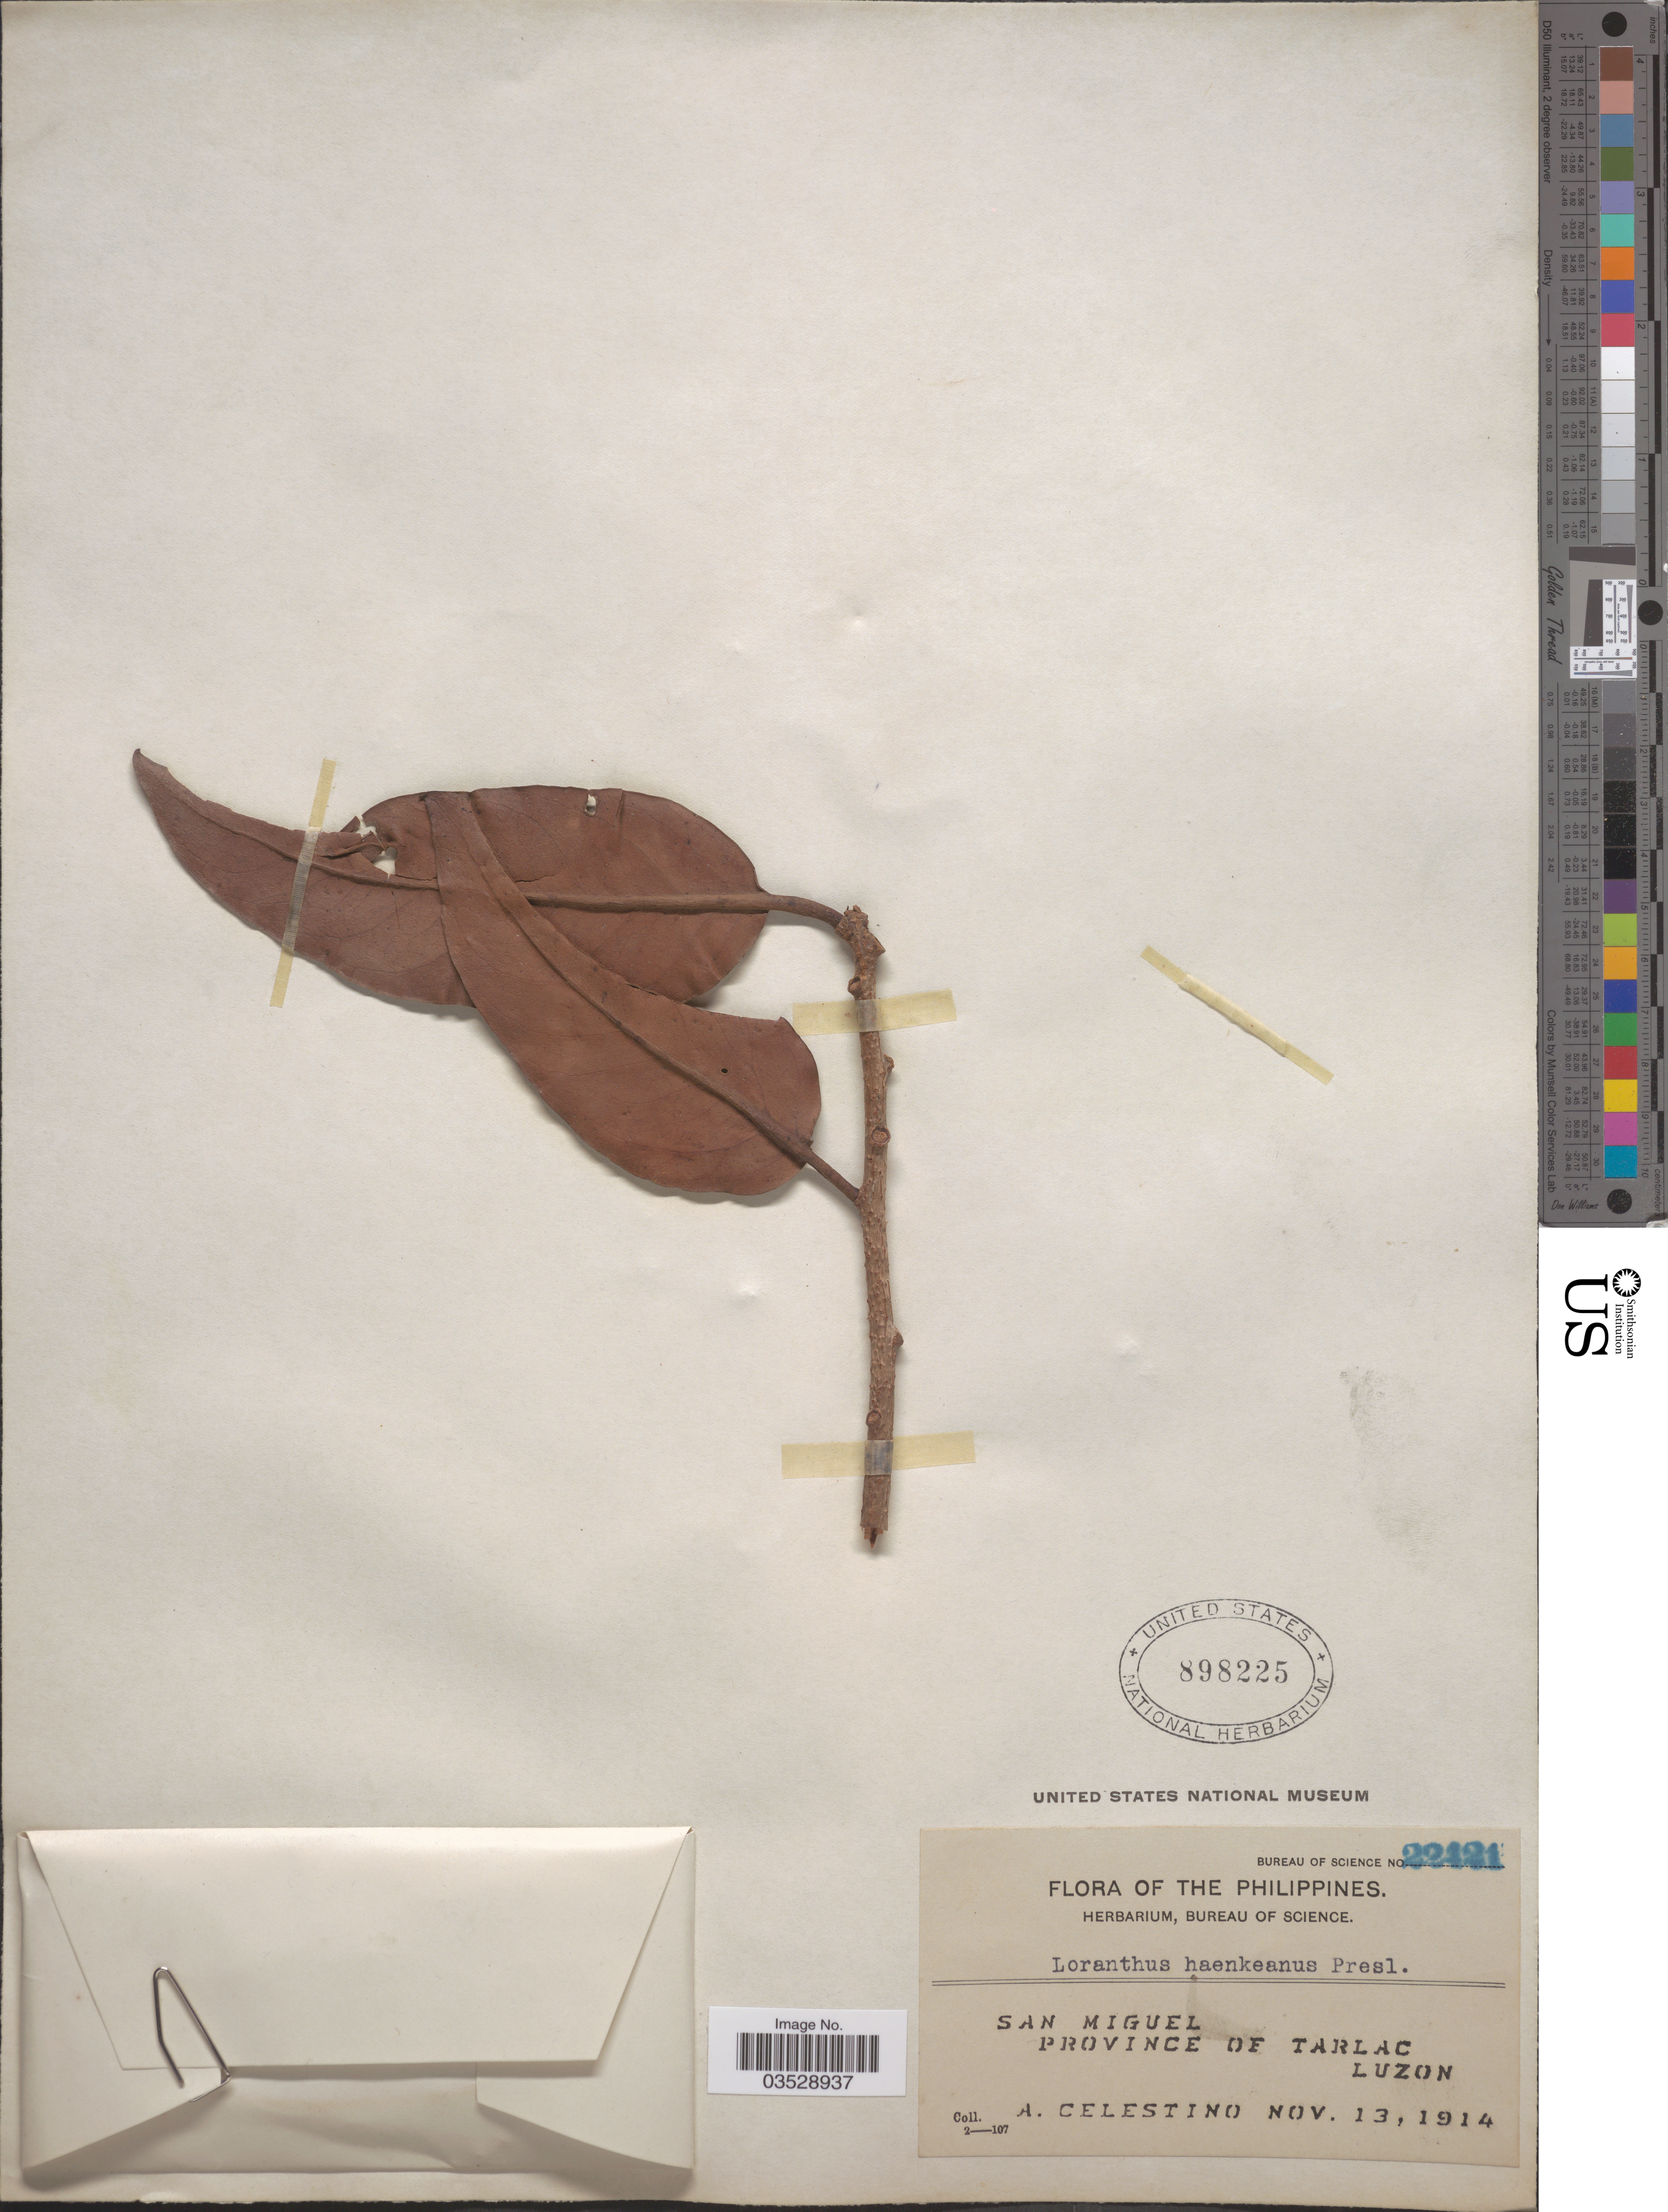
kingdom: Plantae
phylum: Tracheophyta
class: Magnoliopsida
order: Santalales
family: Loranthaceae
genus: Amyema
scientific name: Amyema haenkeana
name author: Danser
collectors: A. Celestino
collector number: Bureau of Science 22421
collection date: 1914-11-13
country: Philippines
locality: San Miguel. Province of Tarlac Luzon.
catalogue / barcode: US 898225